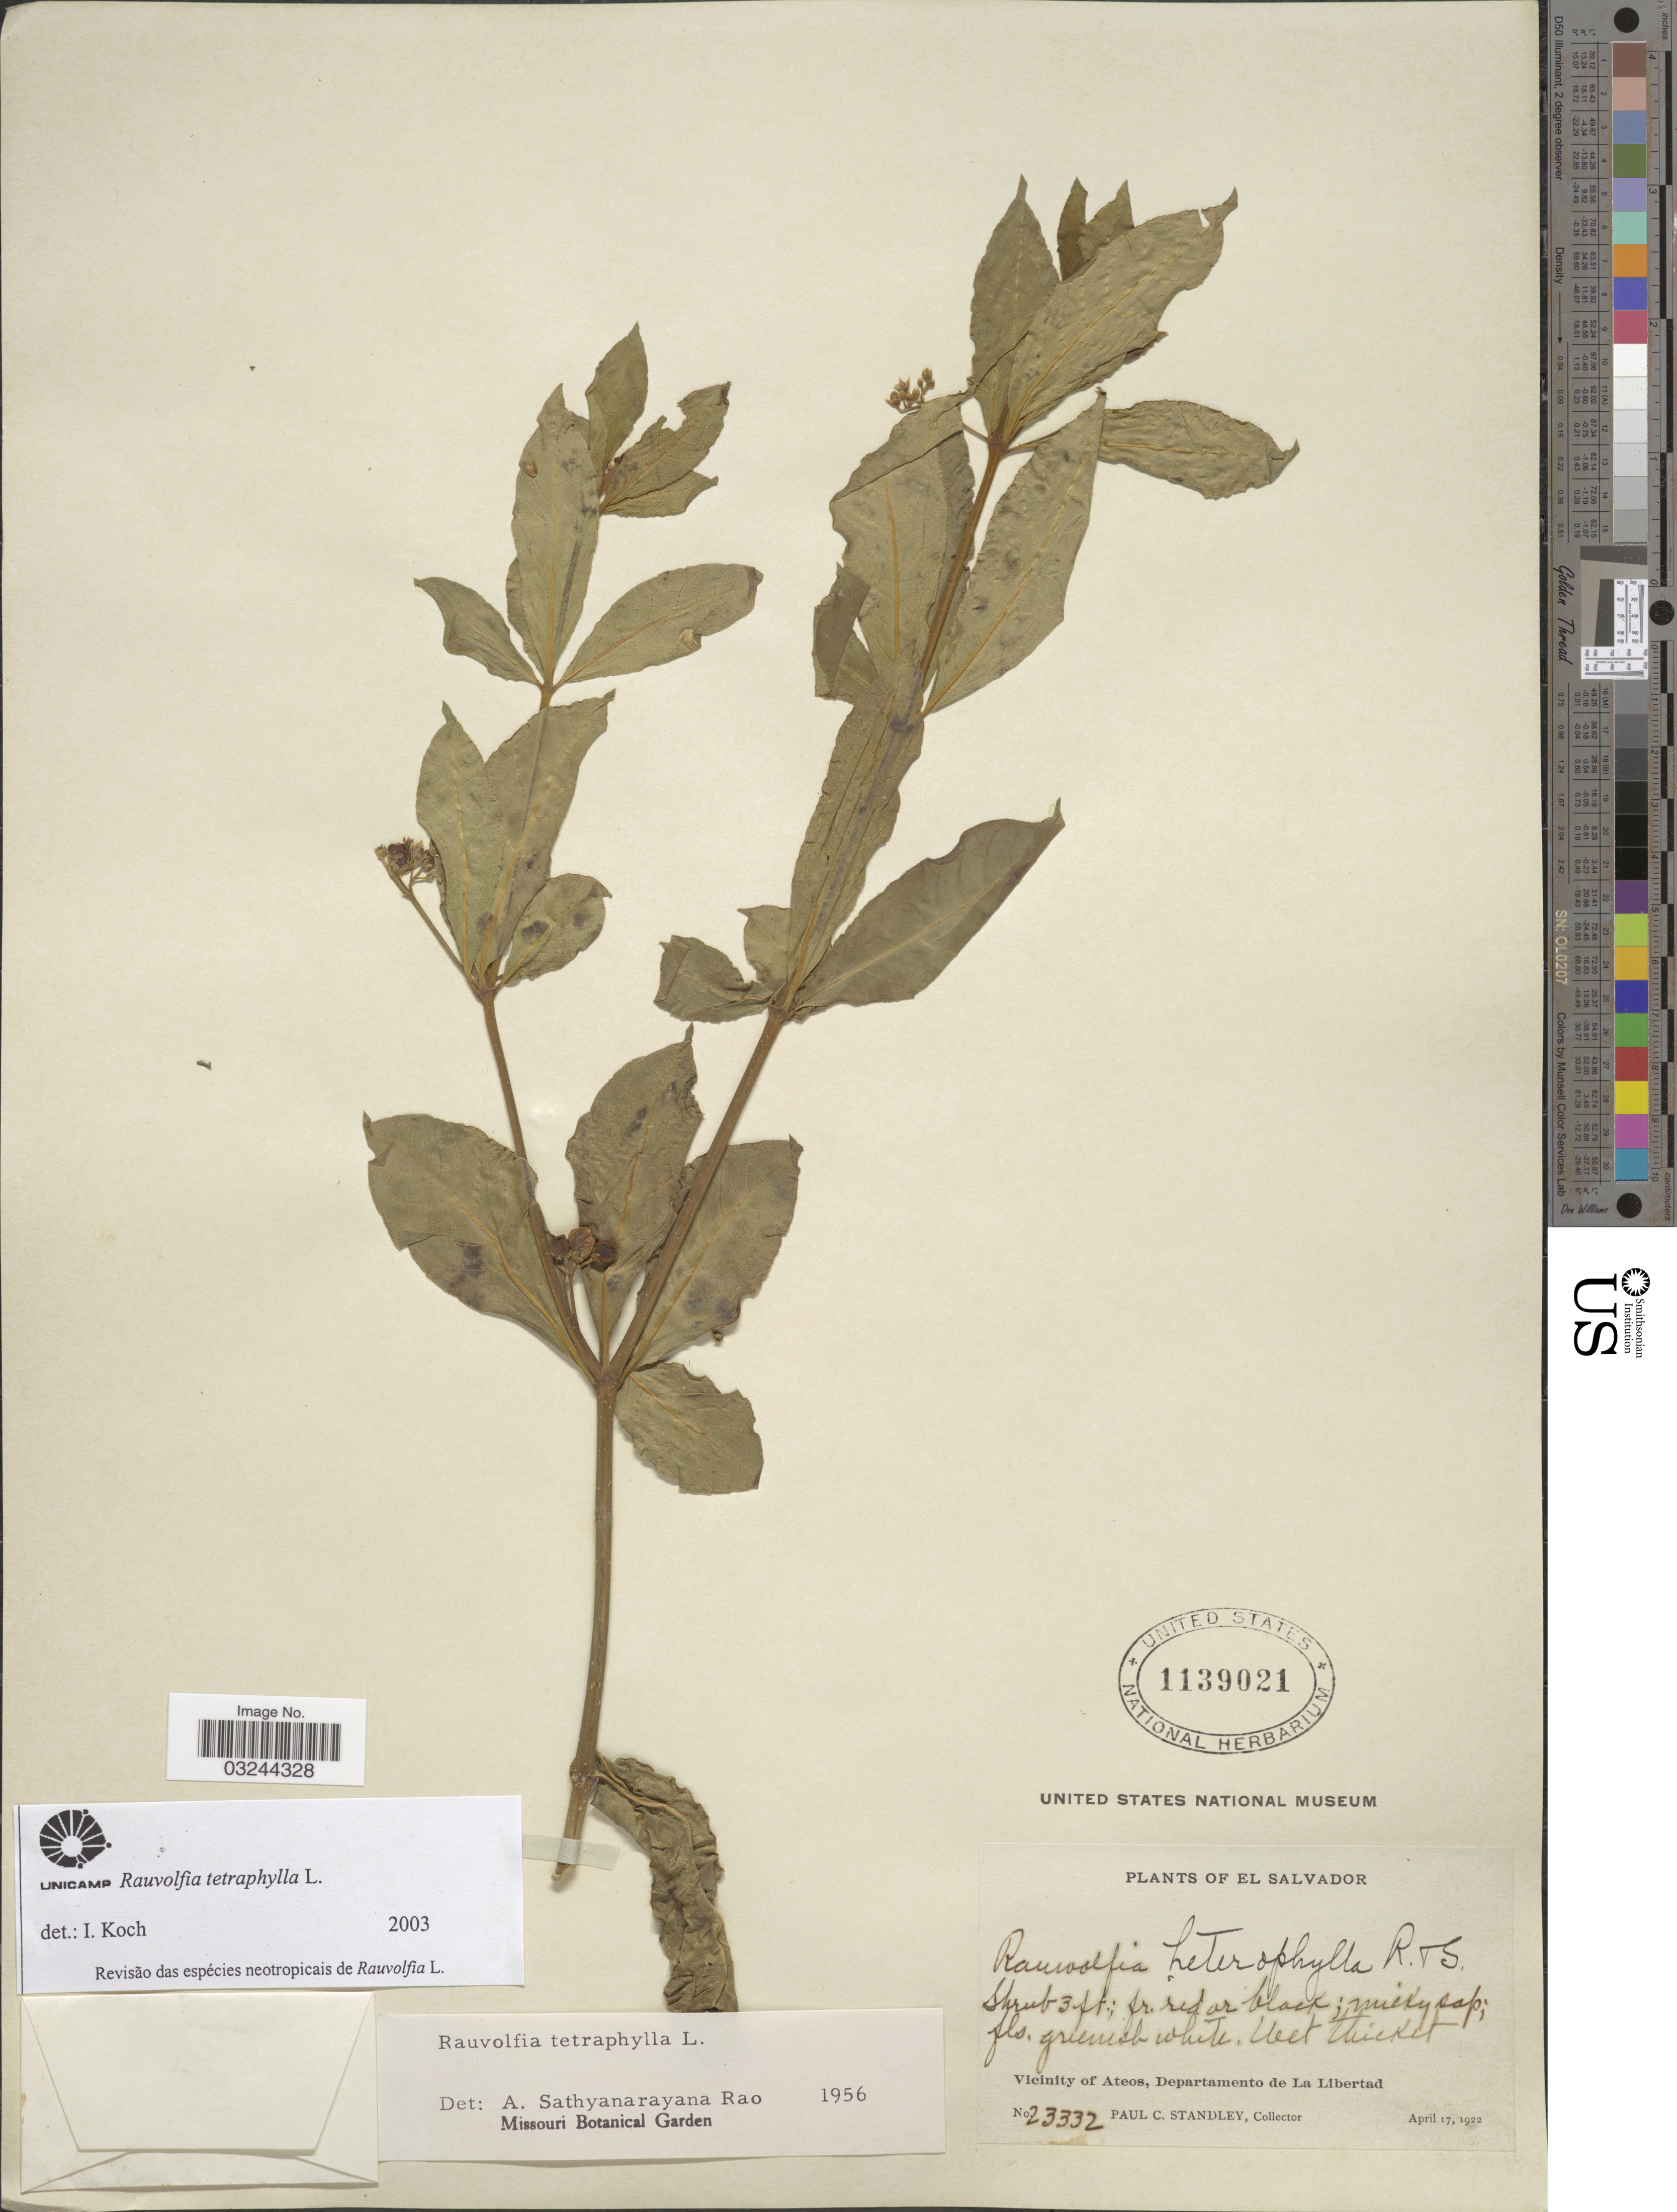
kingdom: Plantae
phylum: Tracheophyta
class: Magnoliopsida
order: Gentianales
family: Apocynaceae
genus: Rauvolfia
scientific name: Rauvolfia tetraphylla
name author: L.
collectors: P. C. Standley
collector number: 23332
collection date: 1922-04-17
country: El Salvador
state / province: La Libertad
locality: Vicinity of Ateos, Departamento de La Libertad.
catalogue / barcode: US 1139021